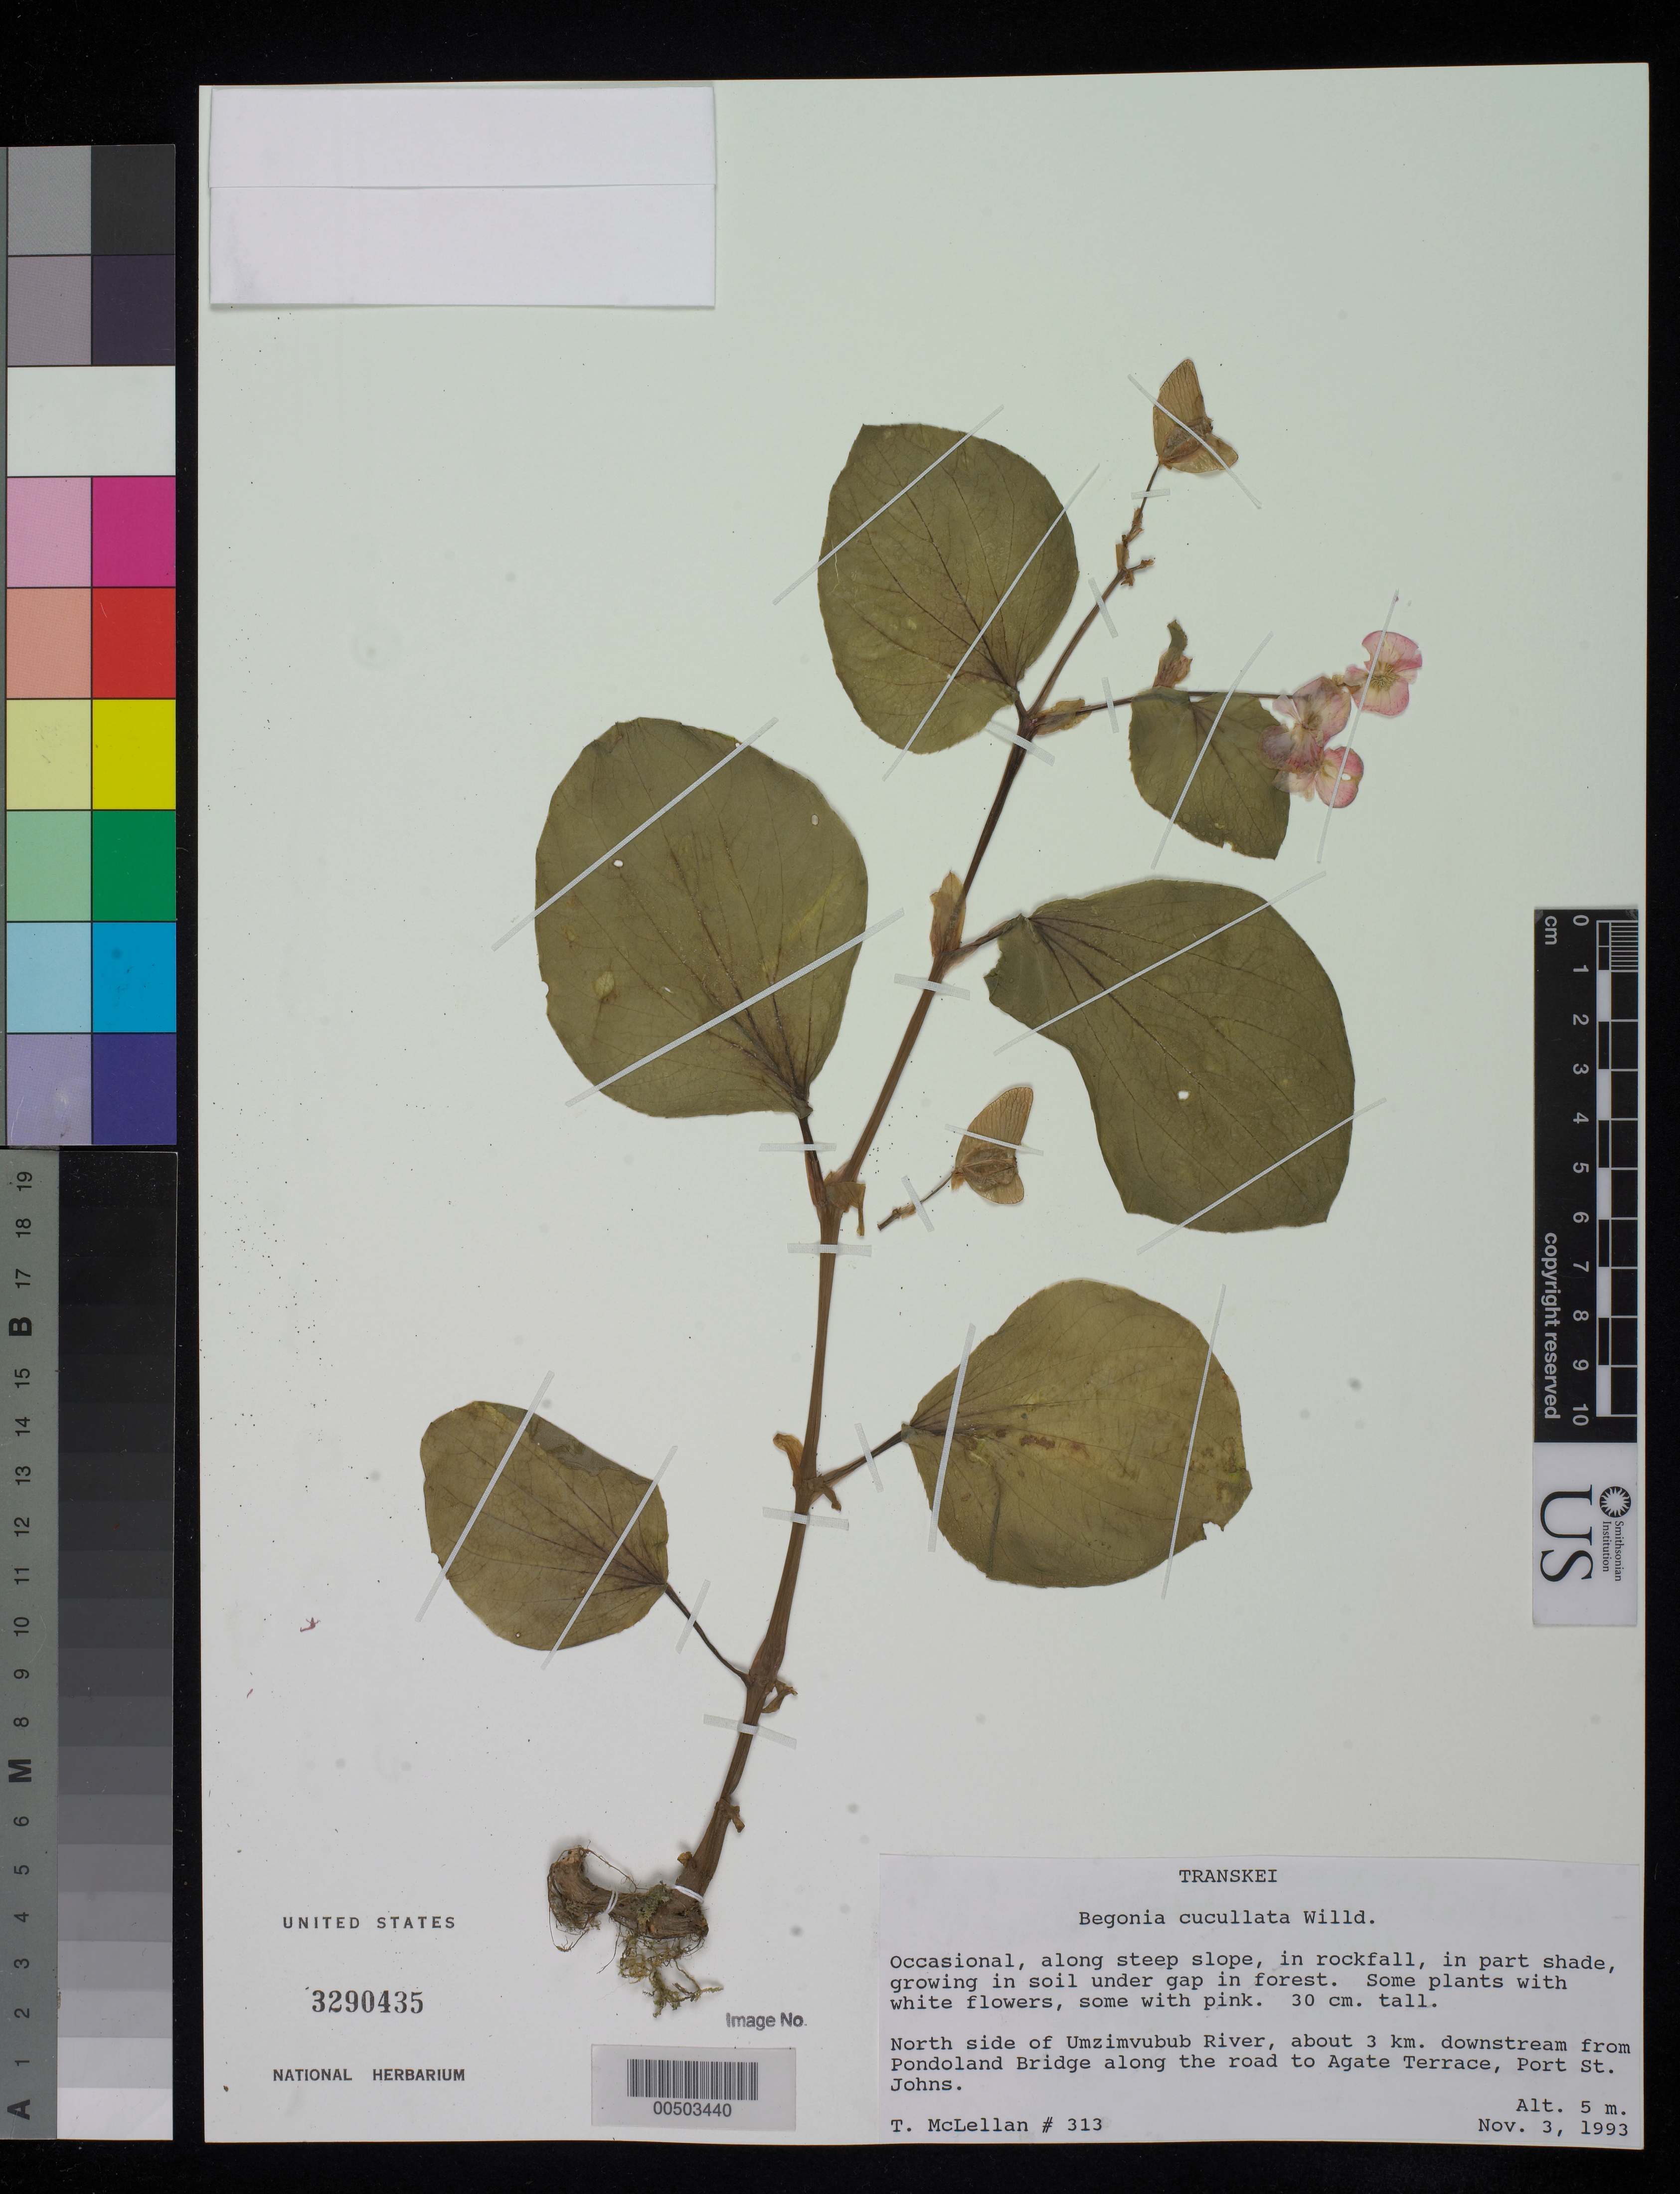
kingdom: Plantae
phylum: Tracheophyta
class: Magnoliopsida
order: Cucurbitales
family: Begoniaceae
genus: Begonia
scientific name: Begonia cucullata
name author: Willd.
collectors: T. Mclellan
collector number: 313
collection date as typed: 03 Nov 1993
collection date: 1993-11-03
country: South Africa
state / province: Eastern Cape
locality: Transkei, n side of umzimvubu river, downstream from pondoland bridge, road to agate terrace, port st. johns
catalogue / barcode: US 90435